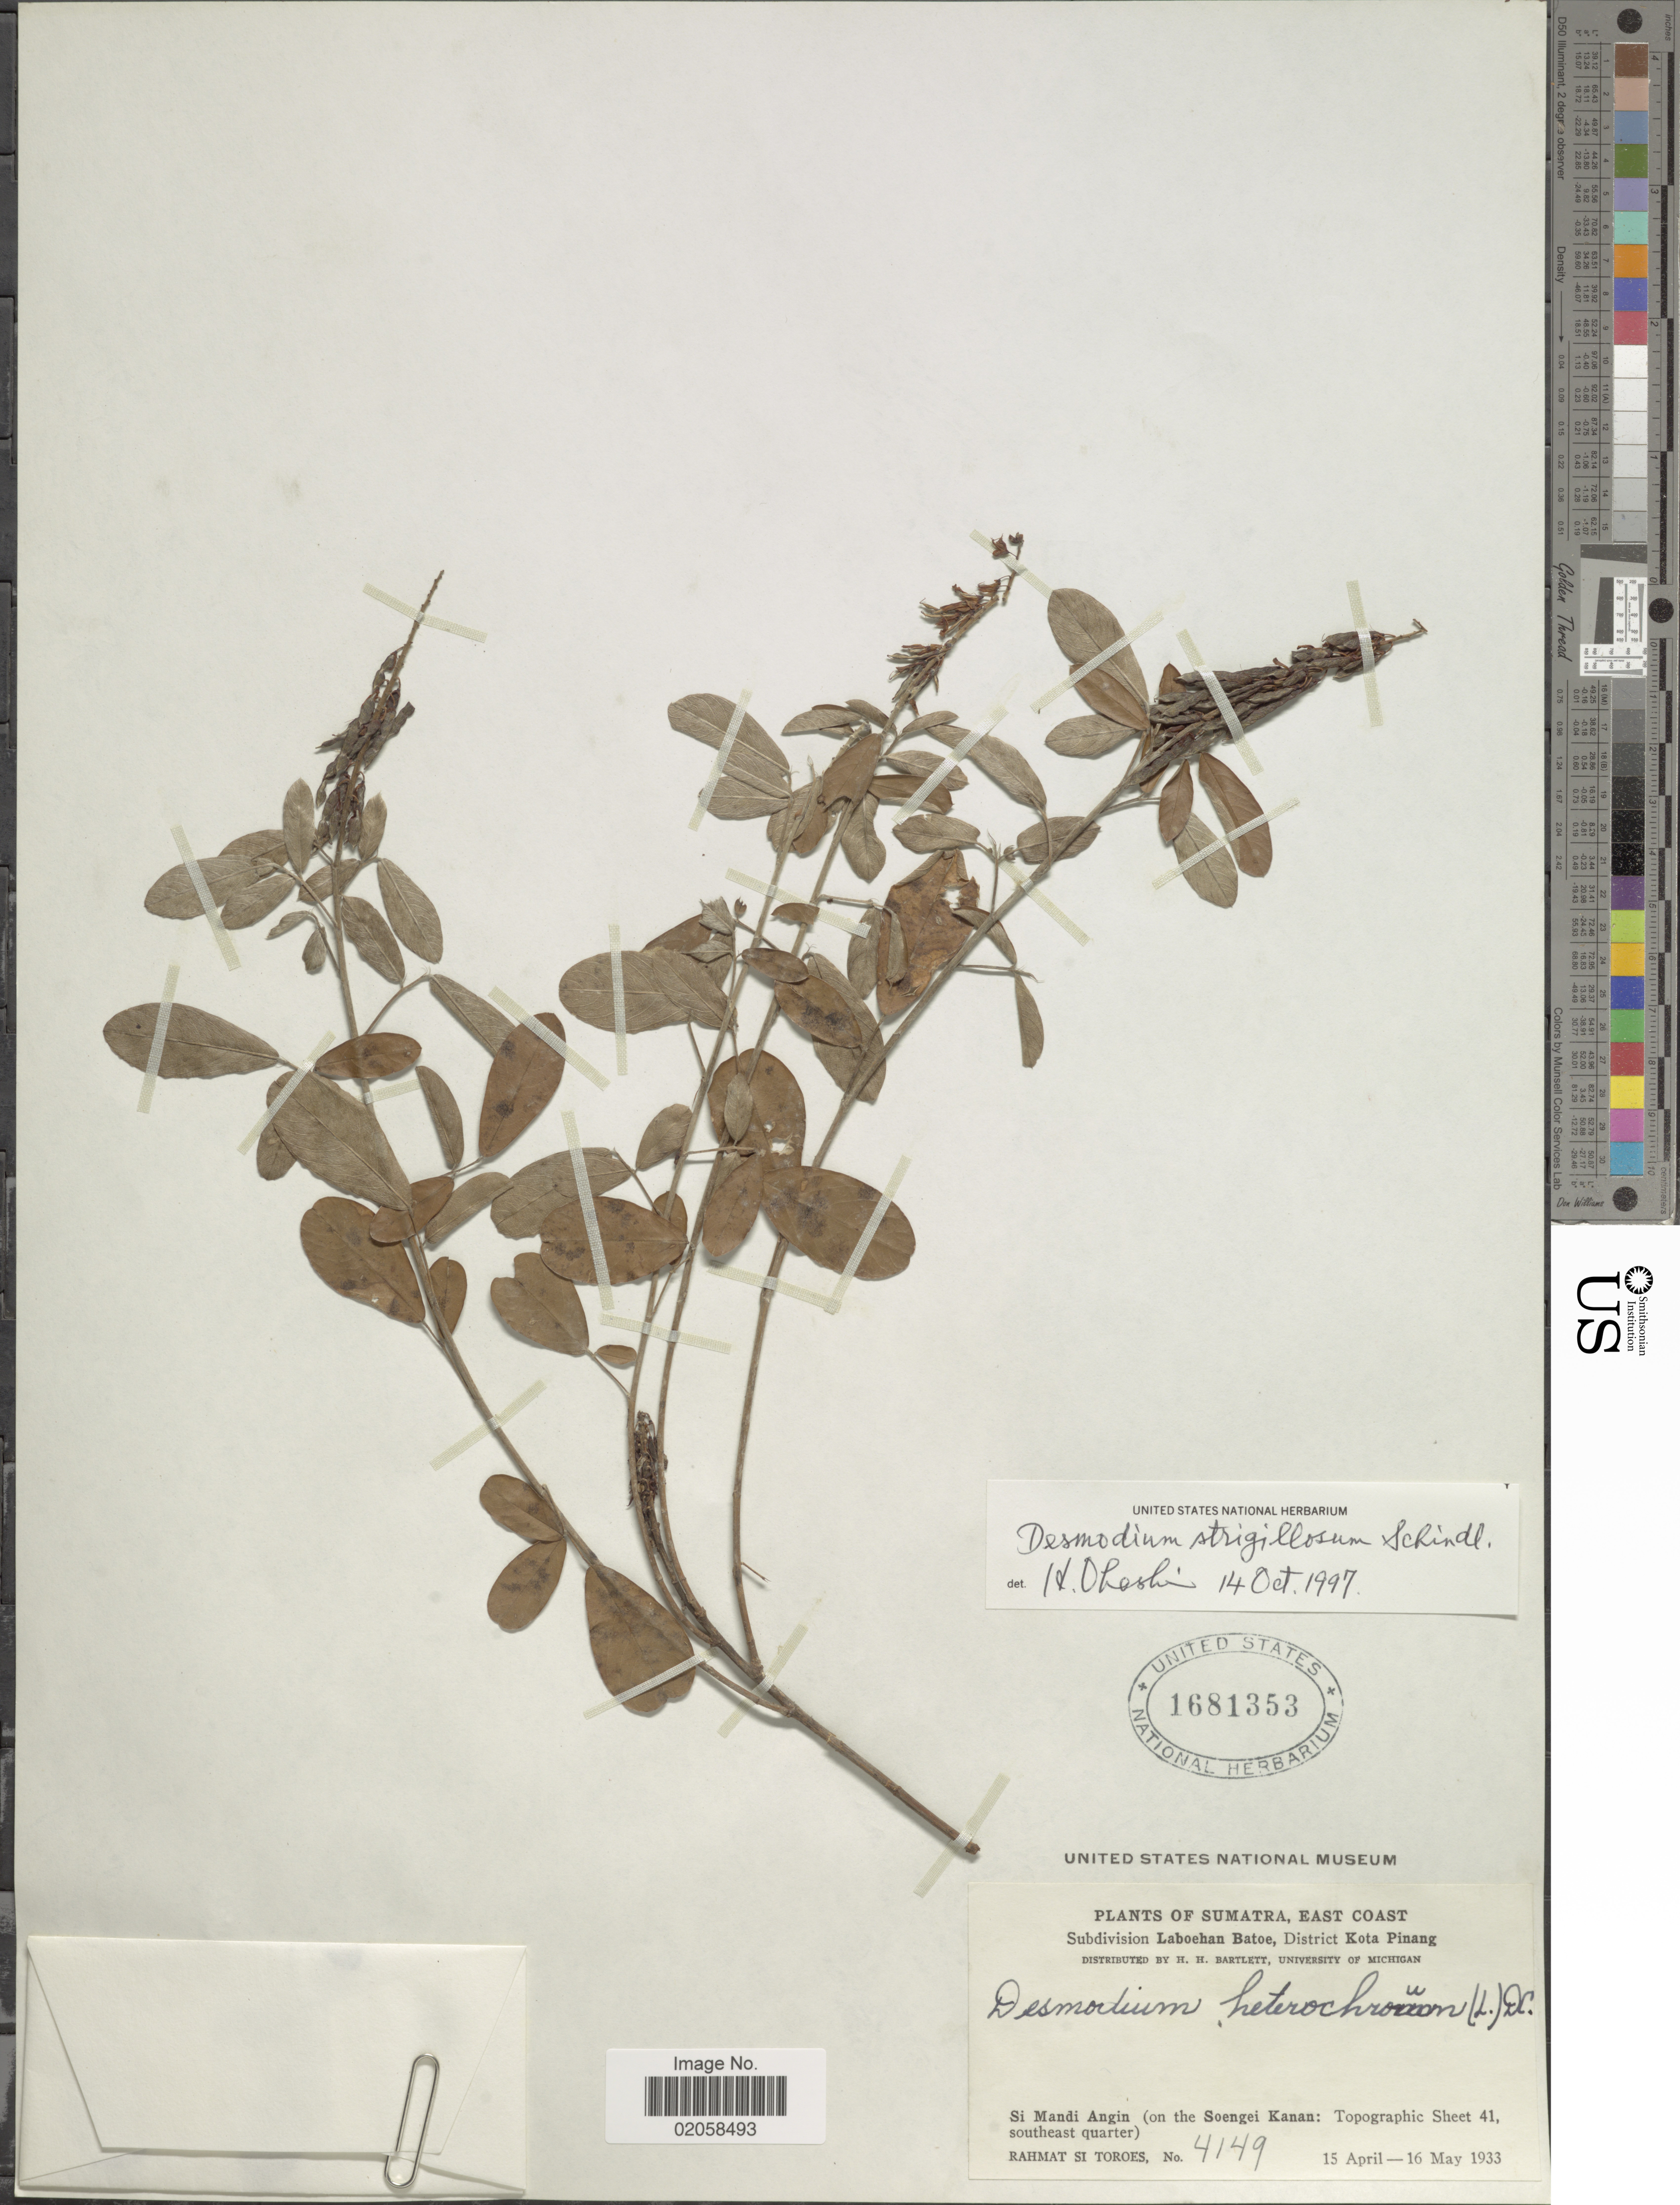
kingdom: Plantae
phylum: Tracheophyta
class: Magnoliopsida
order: Fabales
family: Fabaceae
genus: Grona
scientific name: Grona strigillosa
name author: (Schindl.) H. Ohashi & K. Ohashi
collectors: Rahmat Si Boeea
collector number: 4149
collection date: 1933-04-15/1933-05-16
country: Indonesia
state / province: Sumatra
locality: East Coast, Si Mandi Angin (on the Soengei Kanan: Topgraphic Sheet 41, southeast quarter).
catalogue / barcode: US 1681353